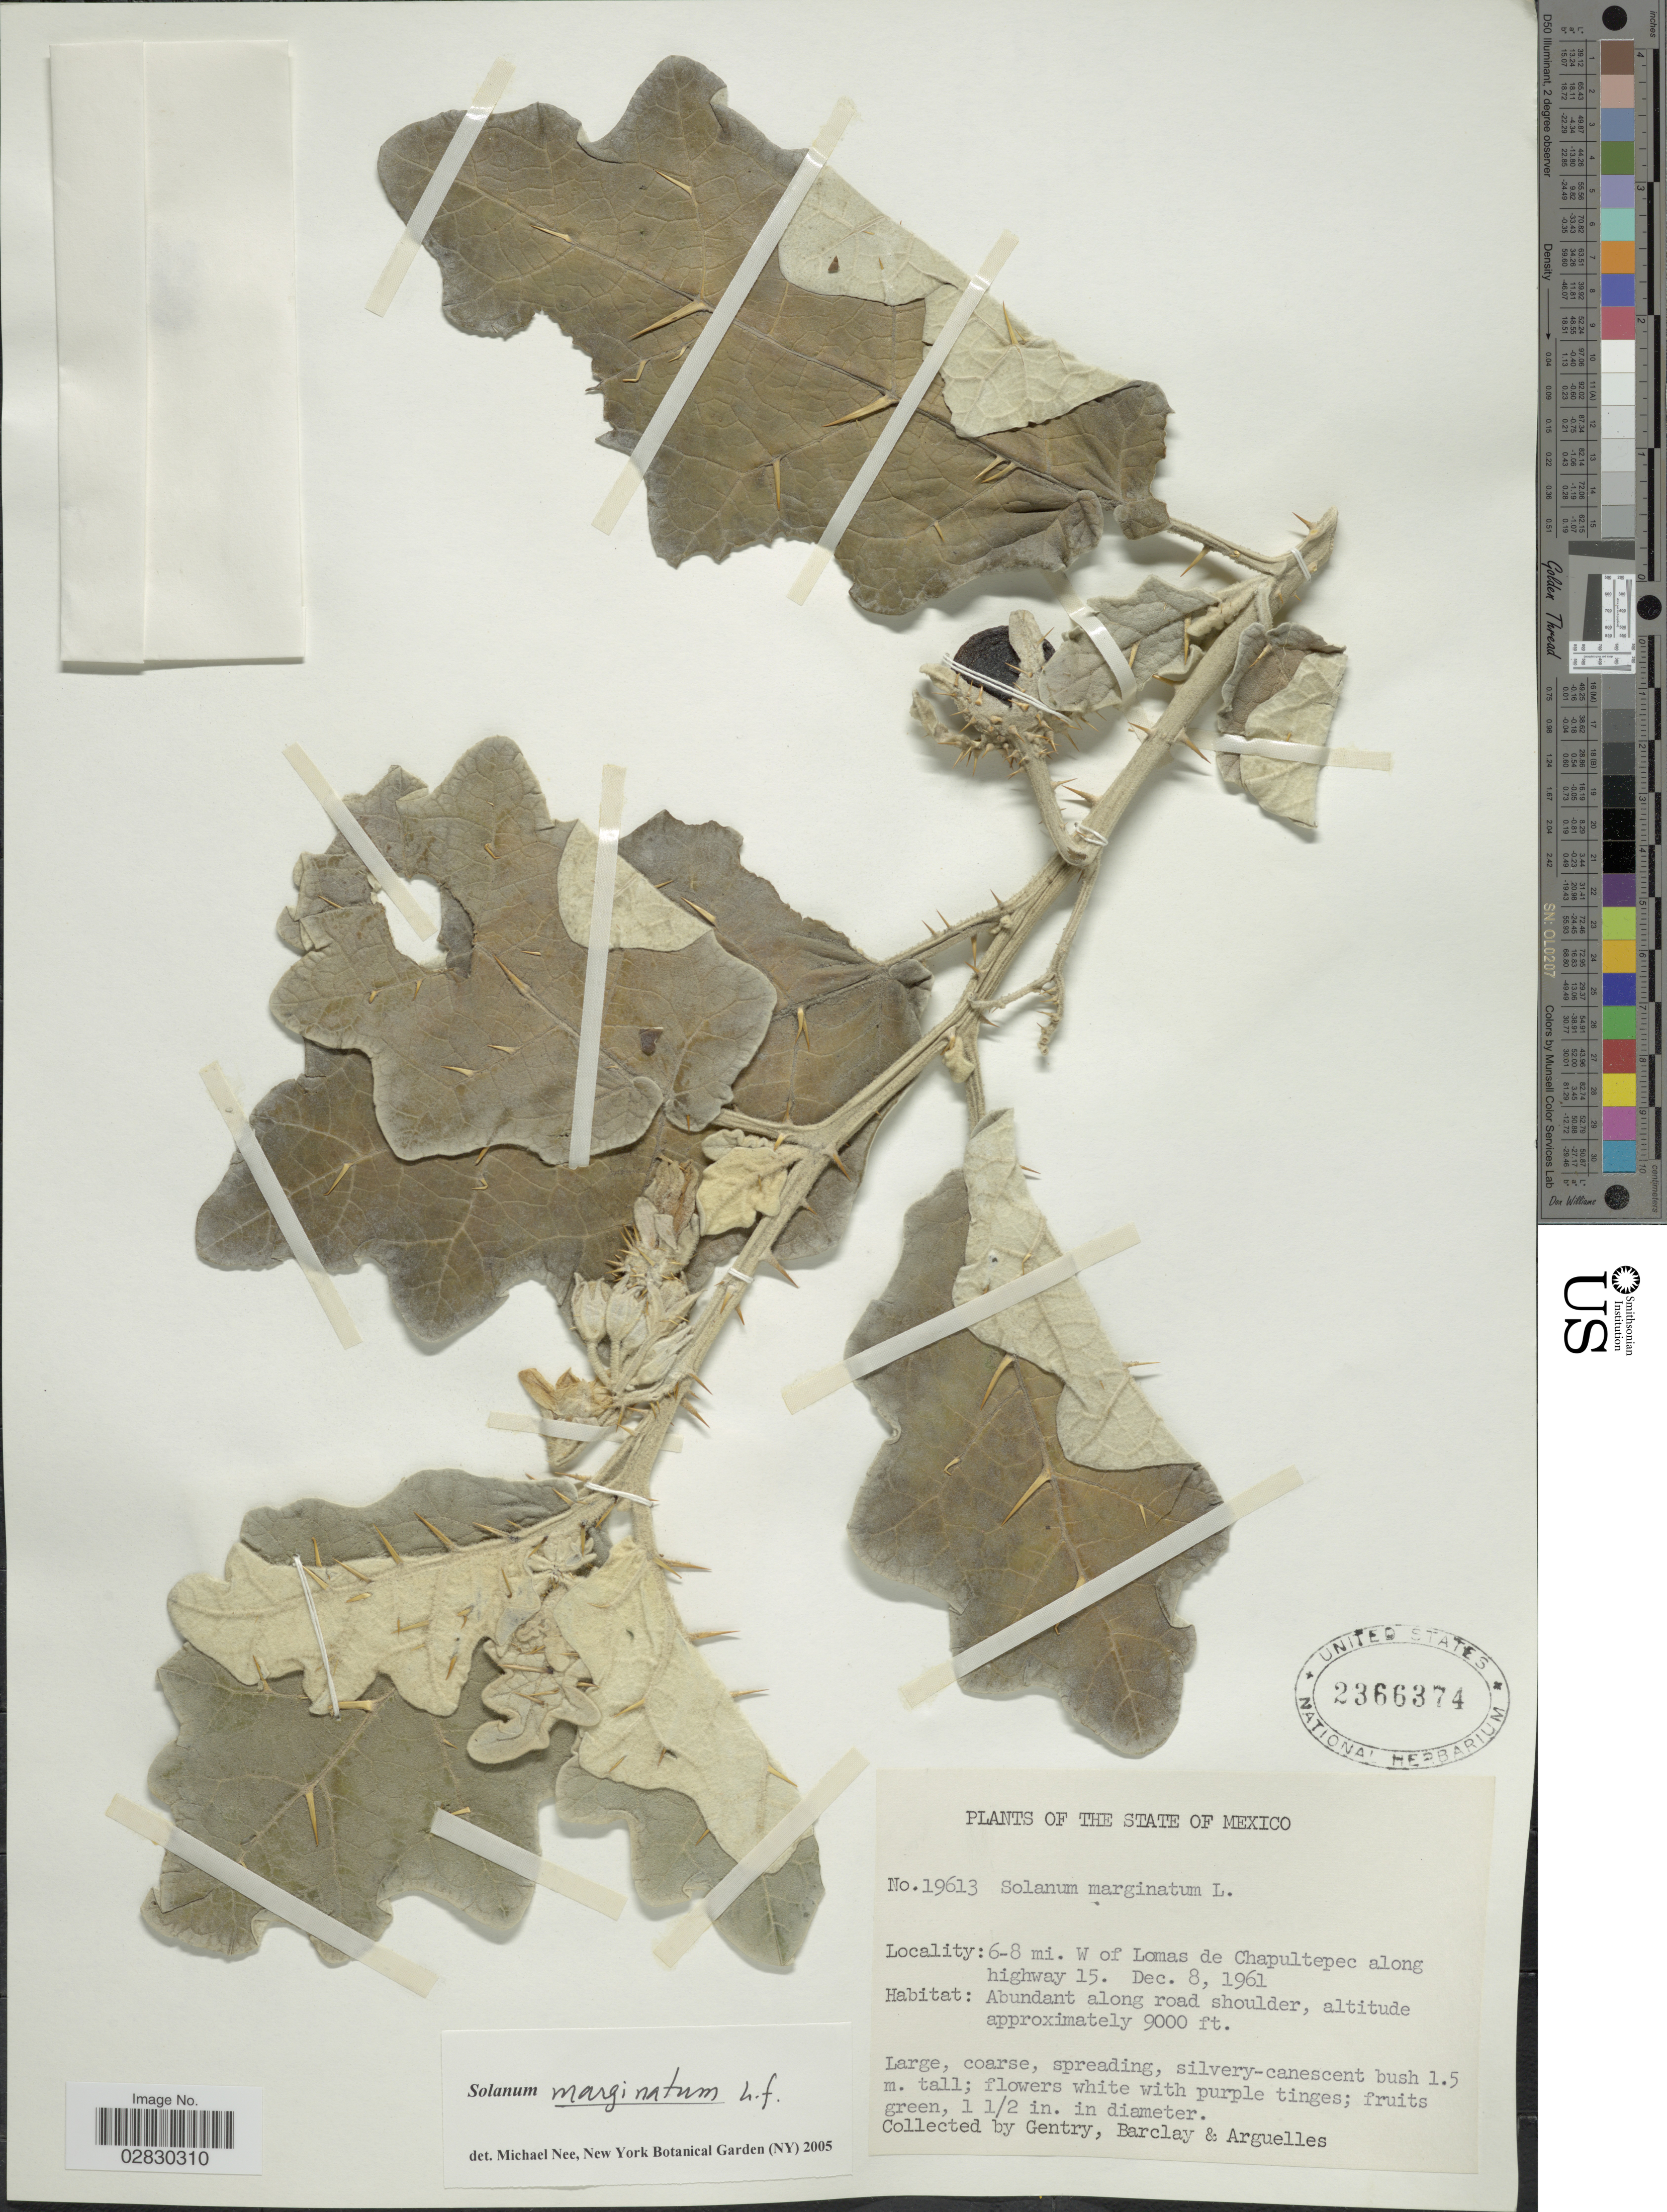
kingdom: Plantae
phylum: Tracheophyta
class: Magnoliopsida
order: Solanales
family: Solanaceae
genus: Solanum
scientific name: Solanum marginatum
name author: L. f.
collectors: Gentry, --, -- Barclay & Arguelles, --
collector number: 19613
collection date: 1961-12-08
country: Mexico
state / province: México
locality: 6-8 mi. W of Lomas de Chapultepec along highway 15.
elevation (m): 2743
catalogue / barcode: US 2366374